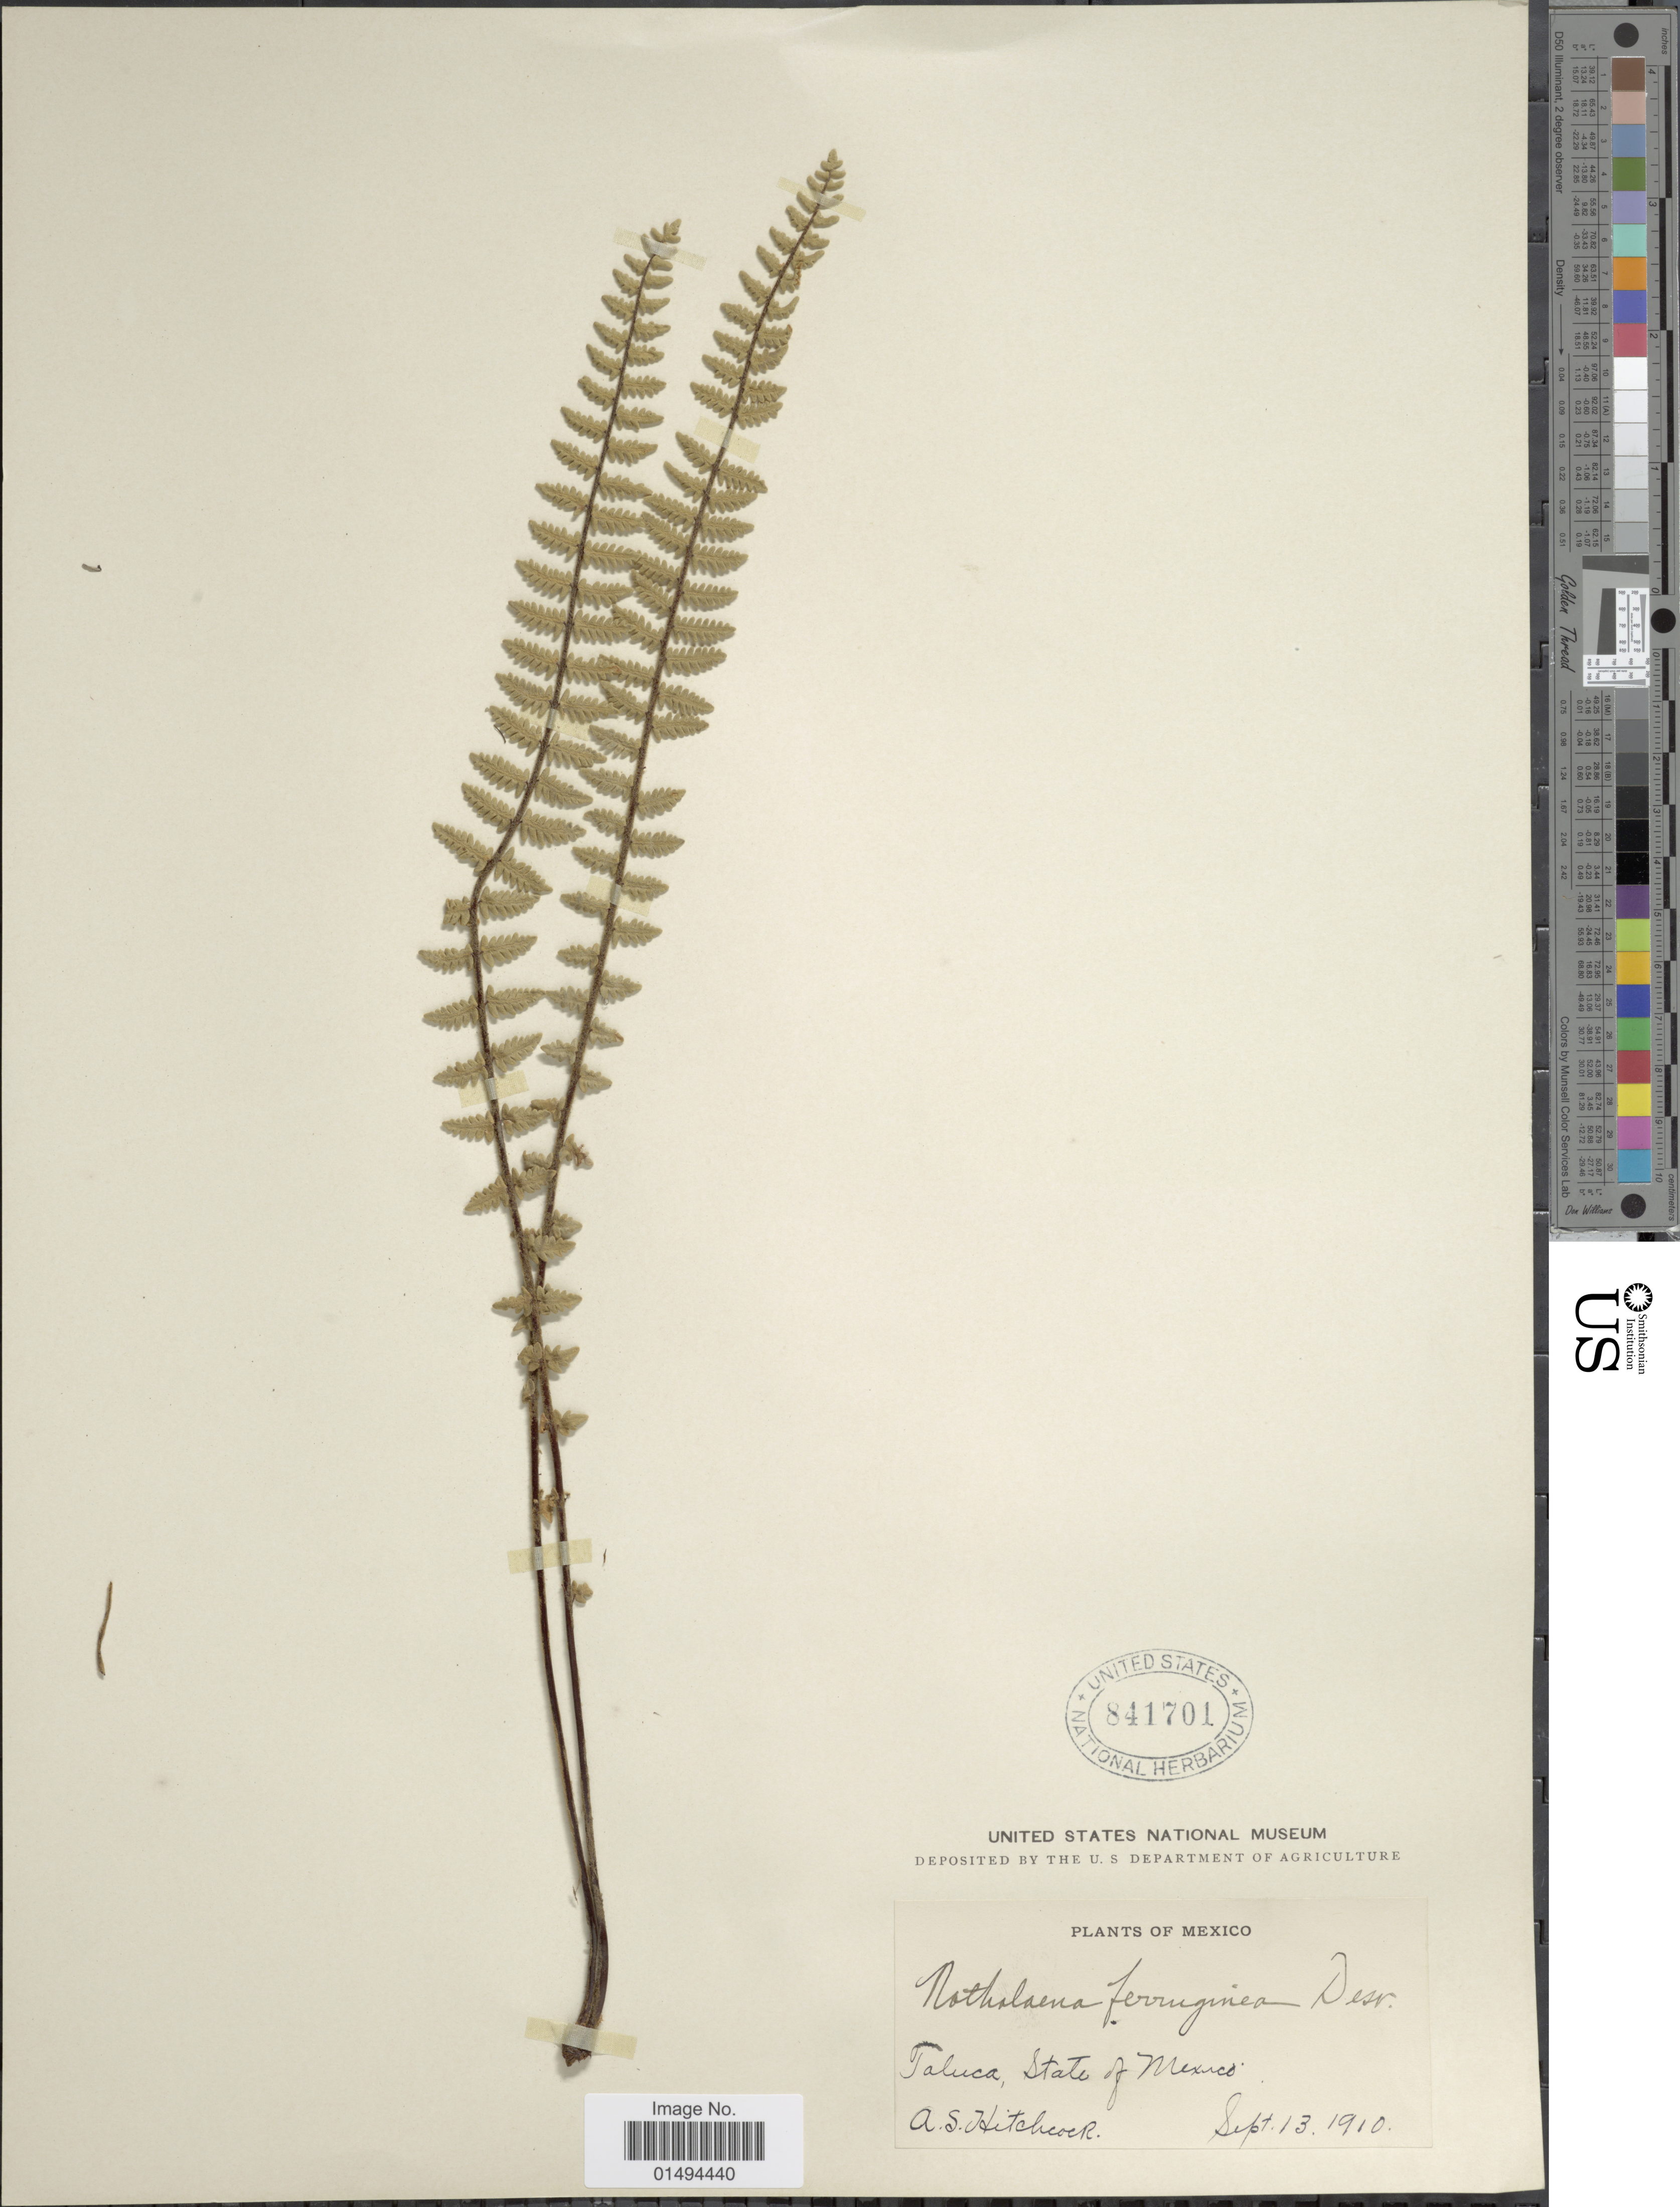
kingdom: Plantae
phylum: Tracheophyta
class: Polypodiopsida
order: Polypodiales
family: Pteridaceae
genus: Myriopteris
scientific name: Myriopteris aurea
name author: (Poir.) Grusz & Windham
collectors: A. S. Hitchcock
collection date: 1910-09-13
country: Mexico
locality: Taluca, State of Mexico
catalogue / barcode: US 841701